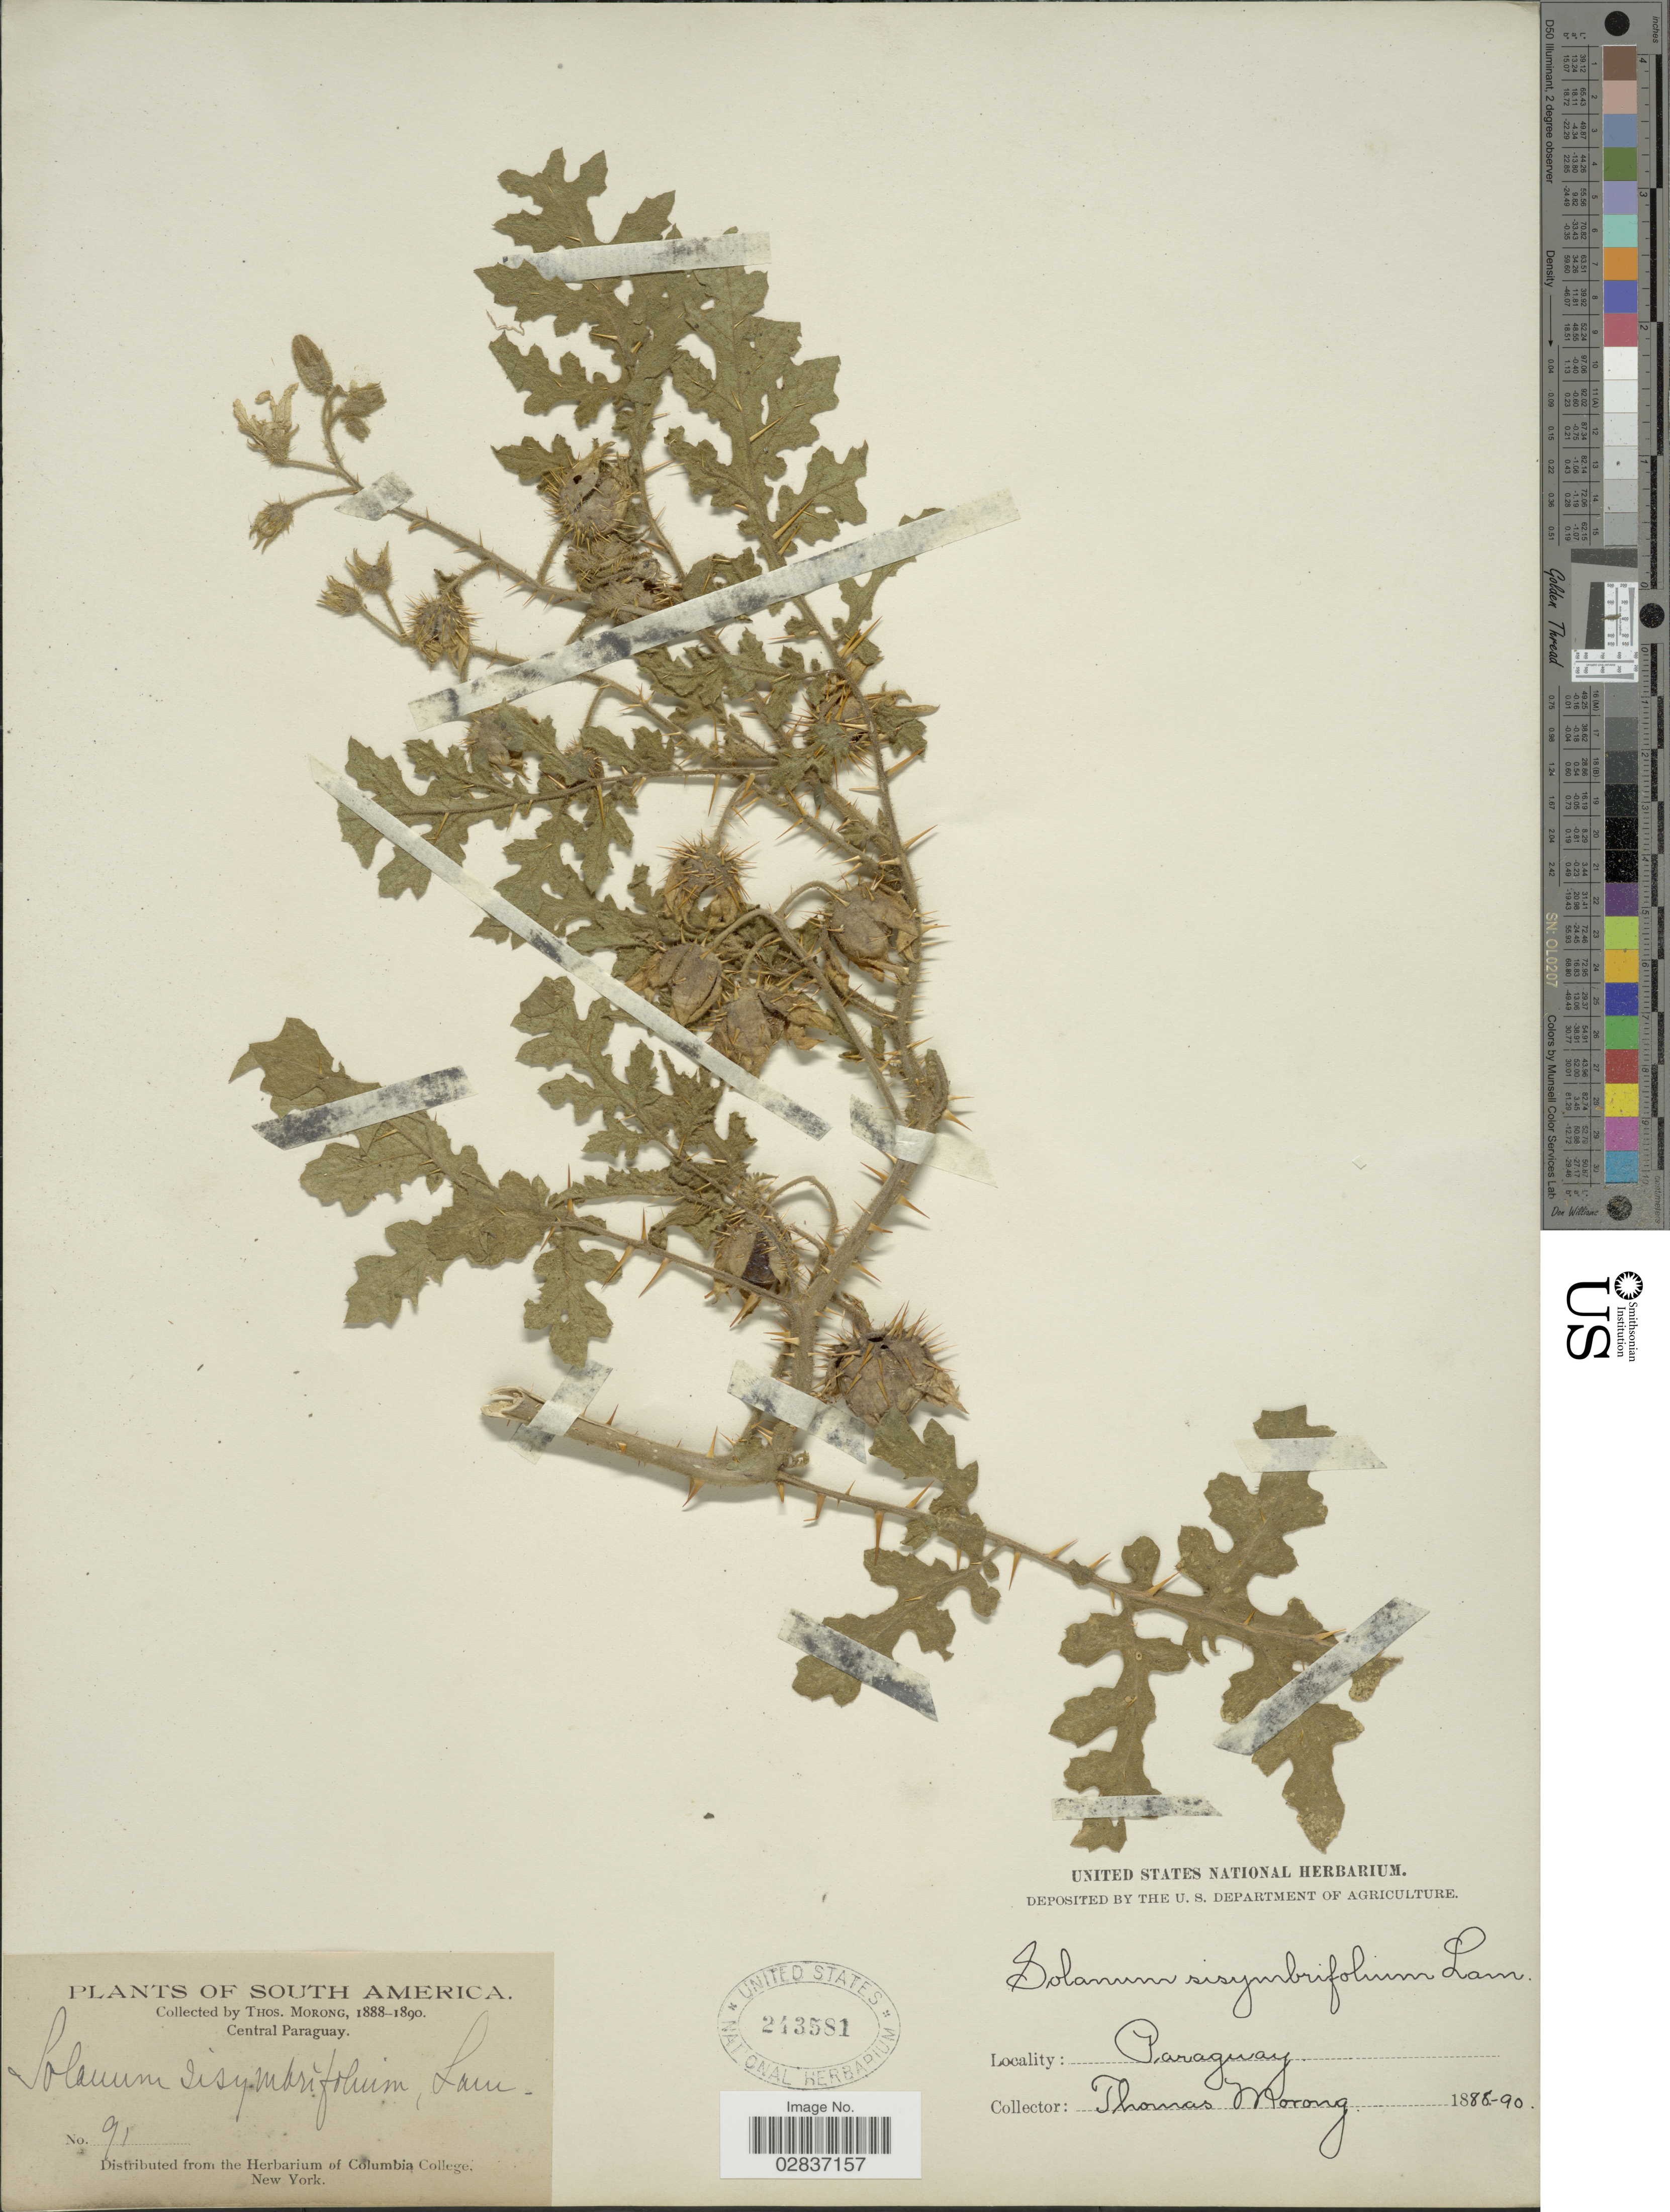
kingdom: Plantae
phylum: Tracheophyta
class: Magnoliopsida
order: Solanales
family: Solanaceae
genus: Solanum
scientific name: Solanum sisymbriifolium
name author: Lam.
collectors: ex herb. T. Morong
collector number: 91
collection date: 1888/1890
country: Paraguay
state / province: Central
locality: Central Paraguay.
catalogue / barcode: US 243581